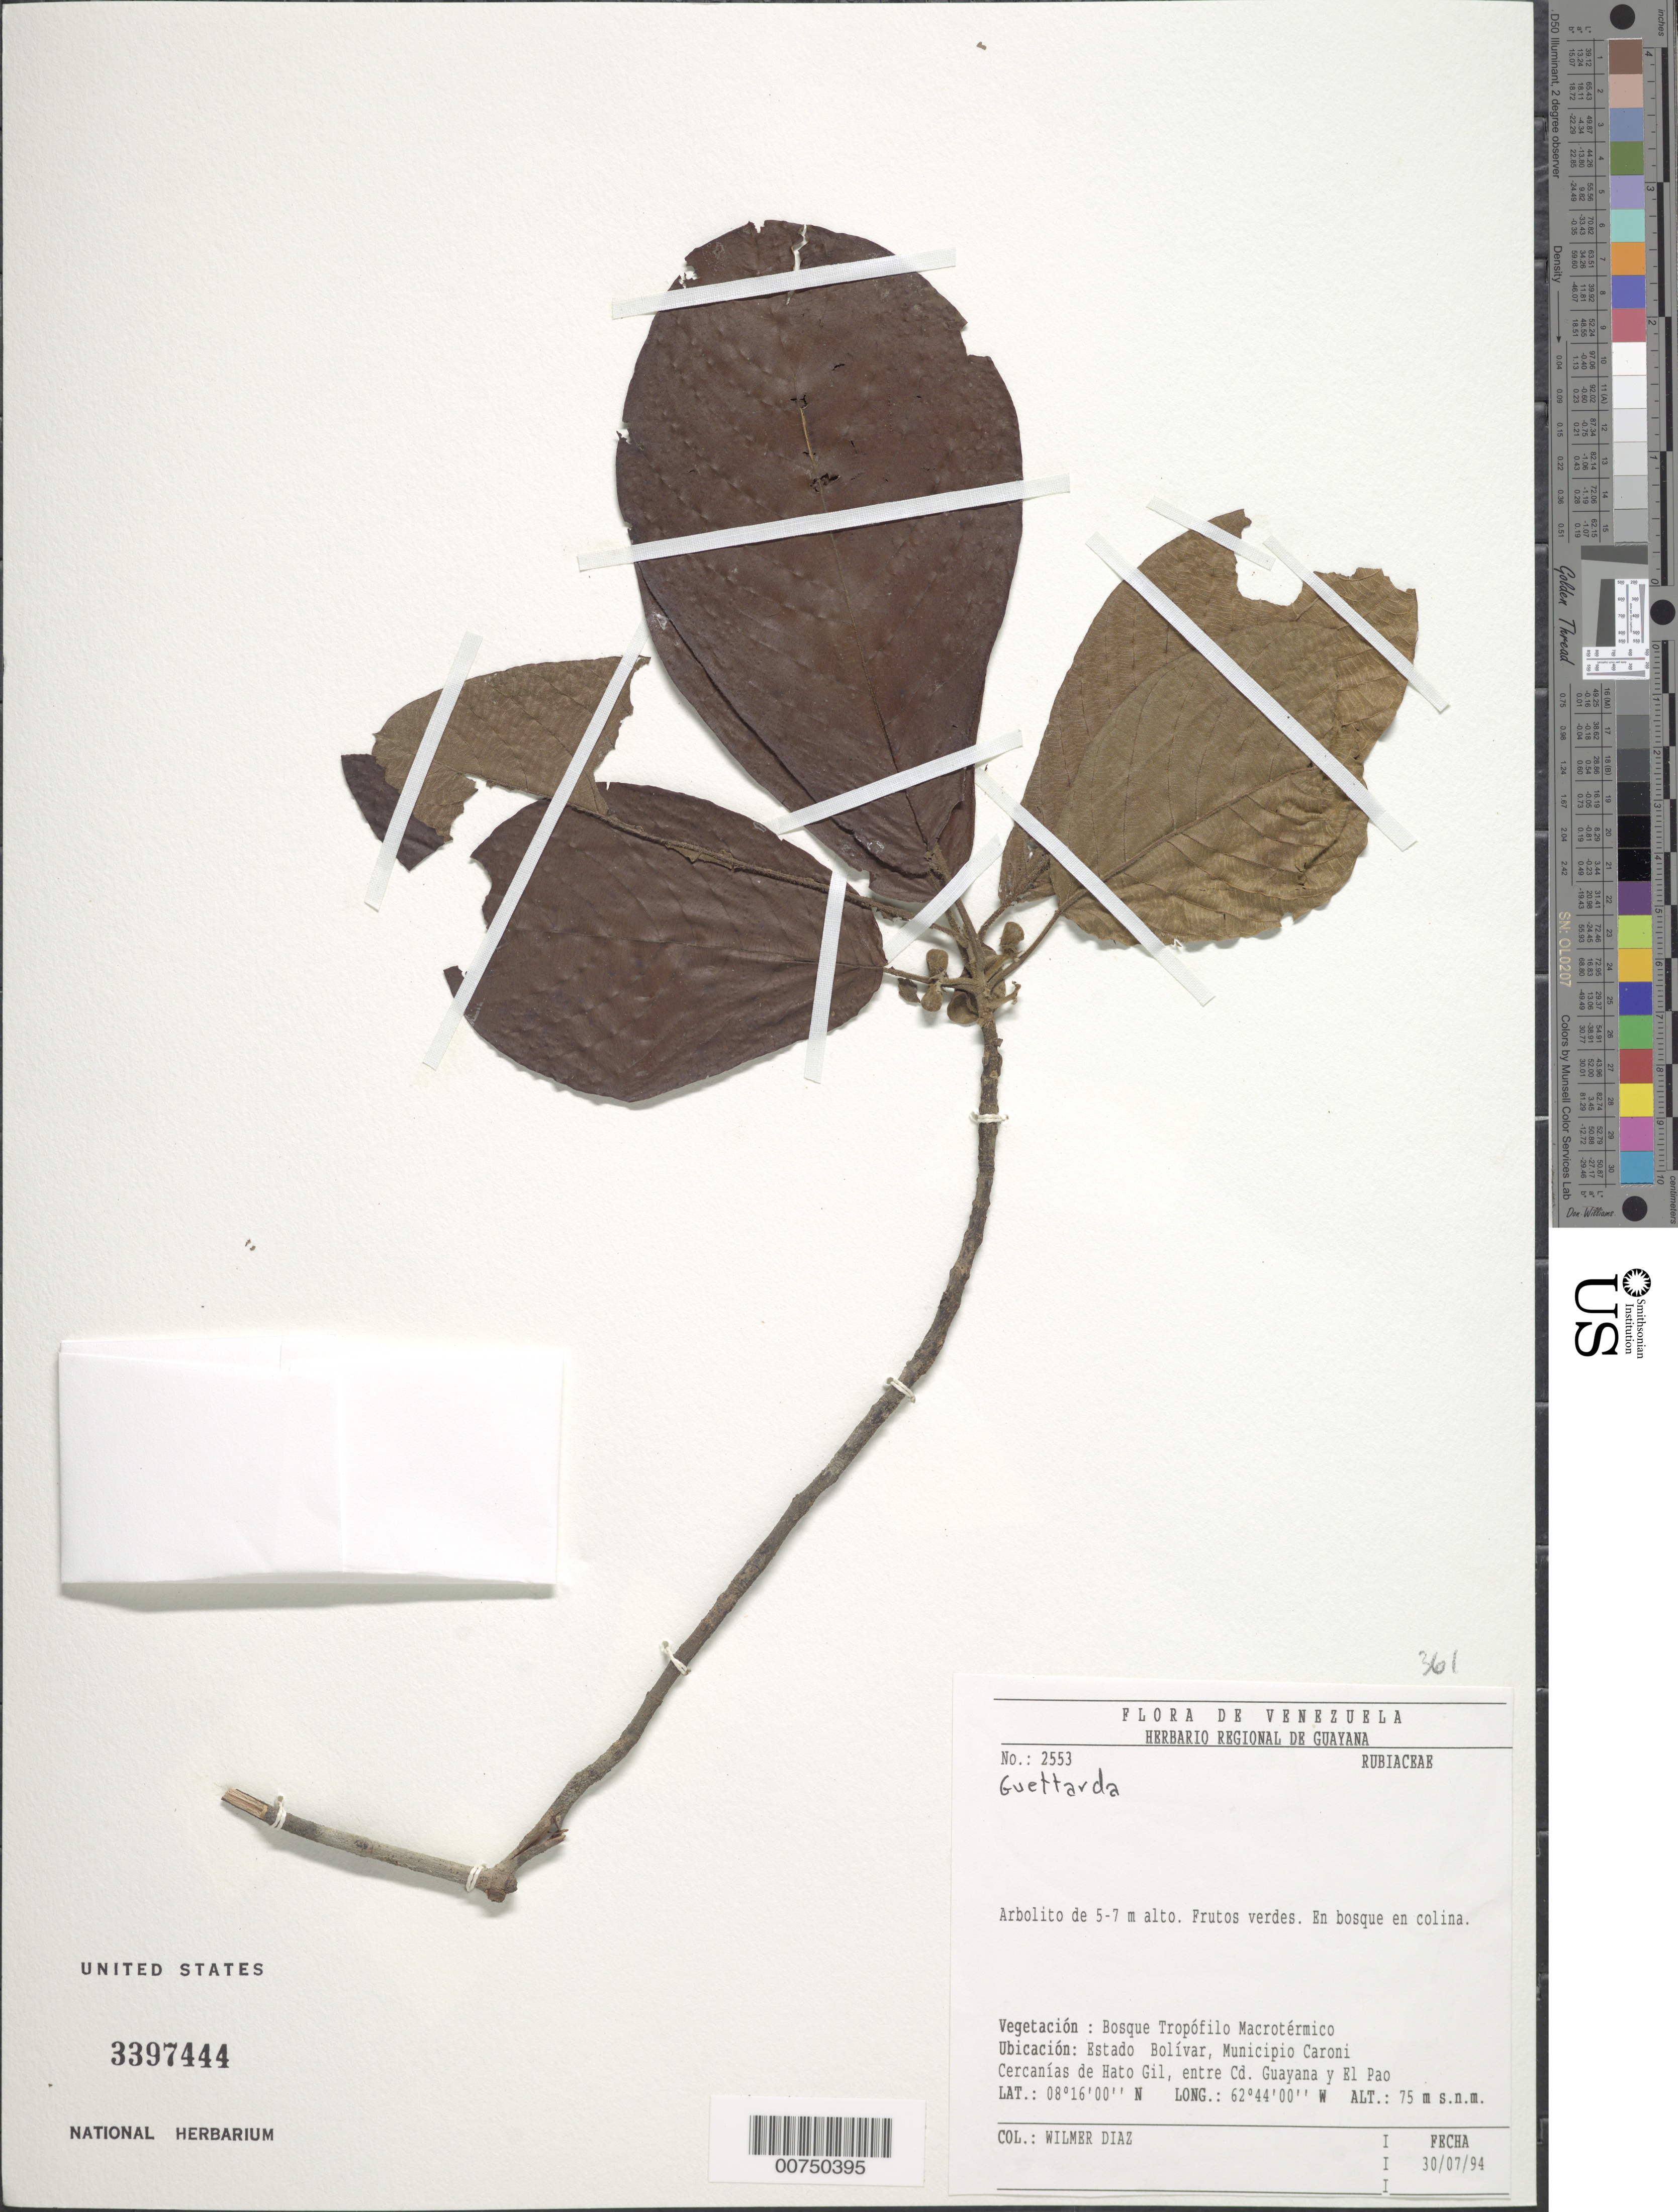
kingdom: Plantae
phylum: Tracheophyta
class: Magnoliopsida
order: Gentianales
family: Rubiaceae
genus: Guettarda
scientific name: Guettarda sp.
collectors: W. Díaz P.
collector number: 2553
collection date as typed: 30-Jul-94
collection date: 1994-07-30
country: Venezuela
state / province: Bolívar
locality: Mun. Caroní, Lechozal, entre Cd. Guayana y El Pao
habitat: Bosque en colina; bosque tropofilo macrotermico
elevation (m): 75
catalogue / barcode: US 3397444